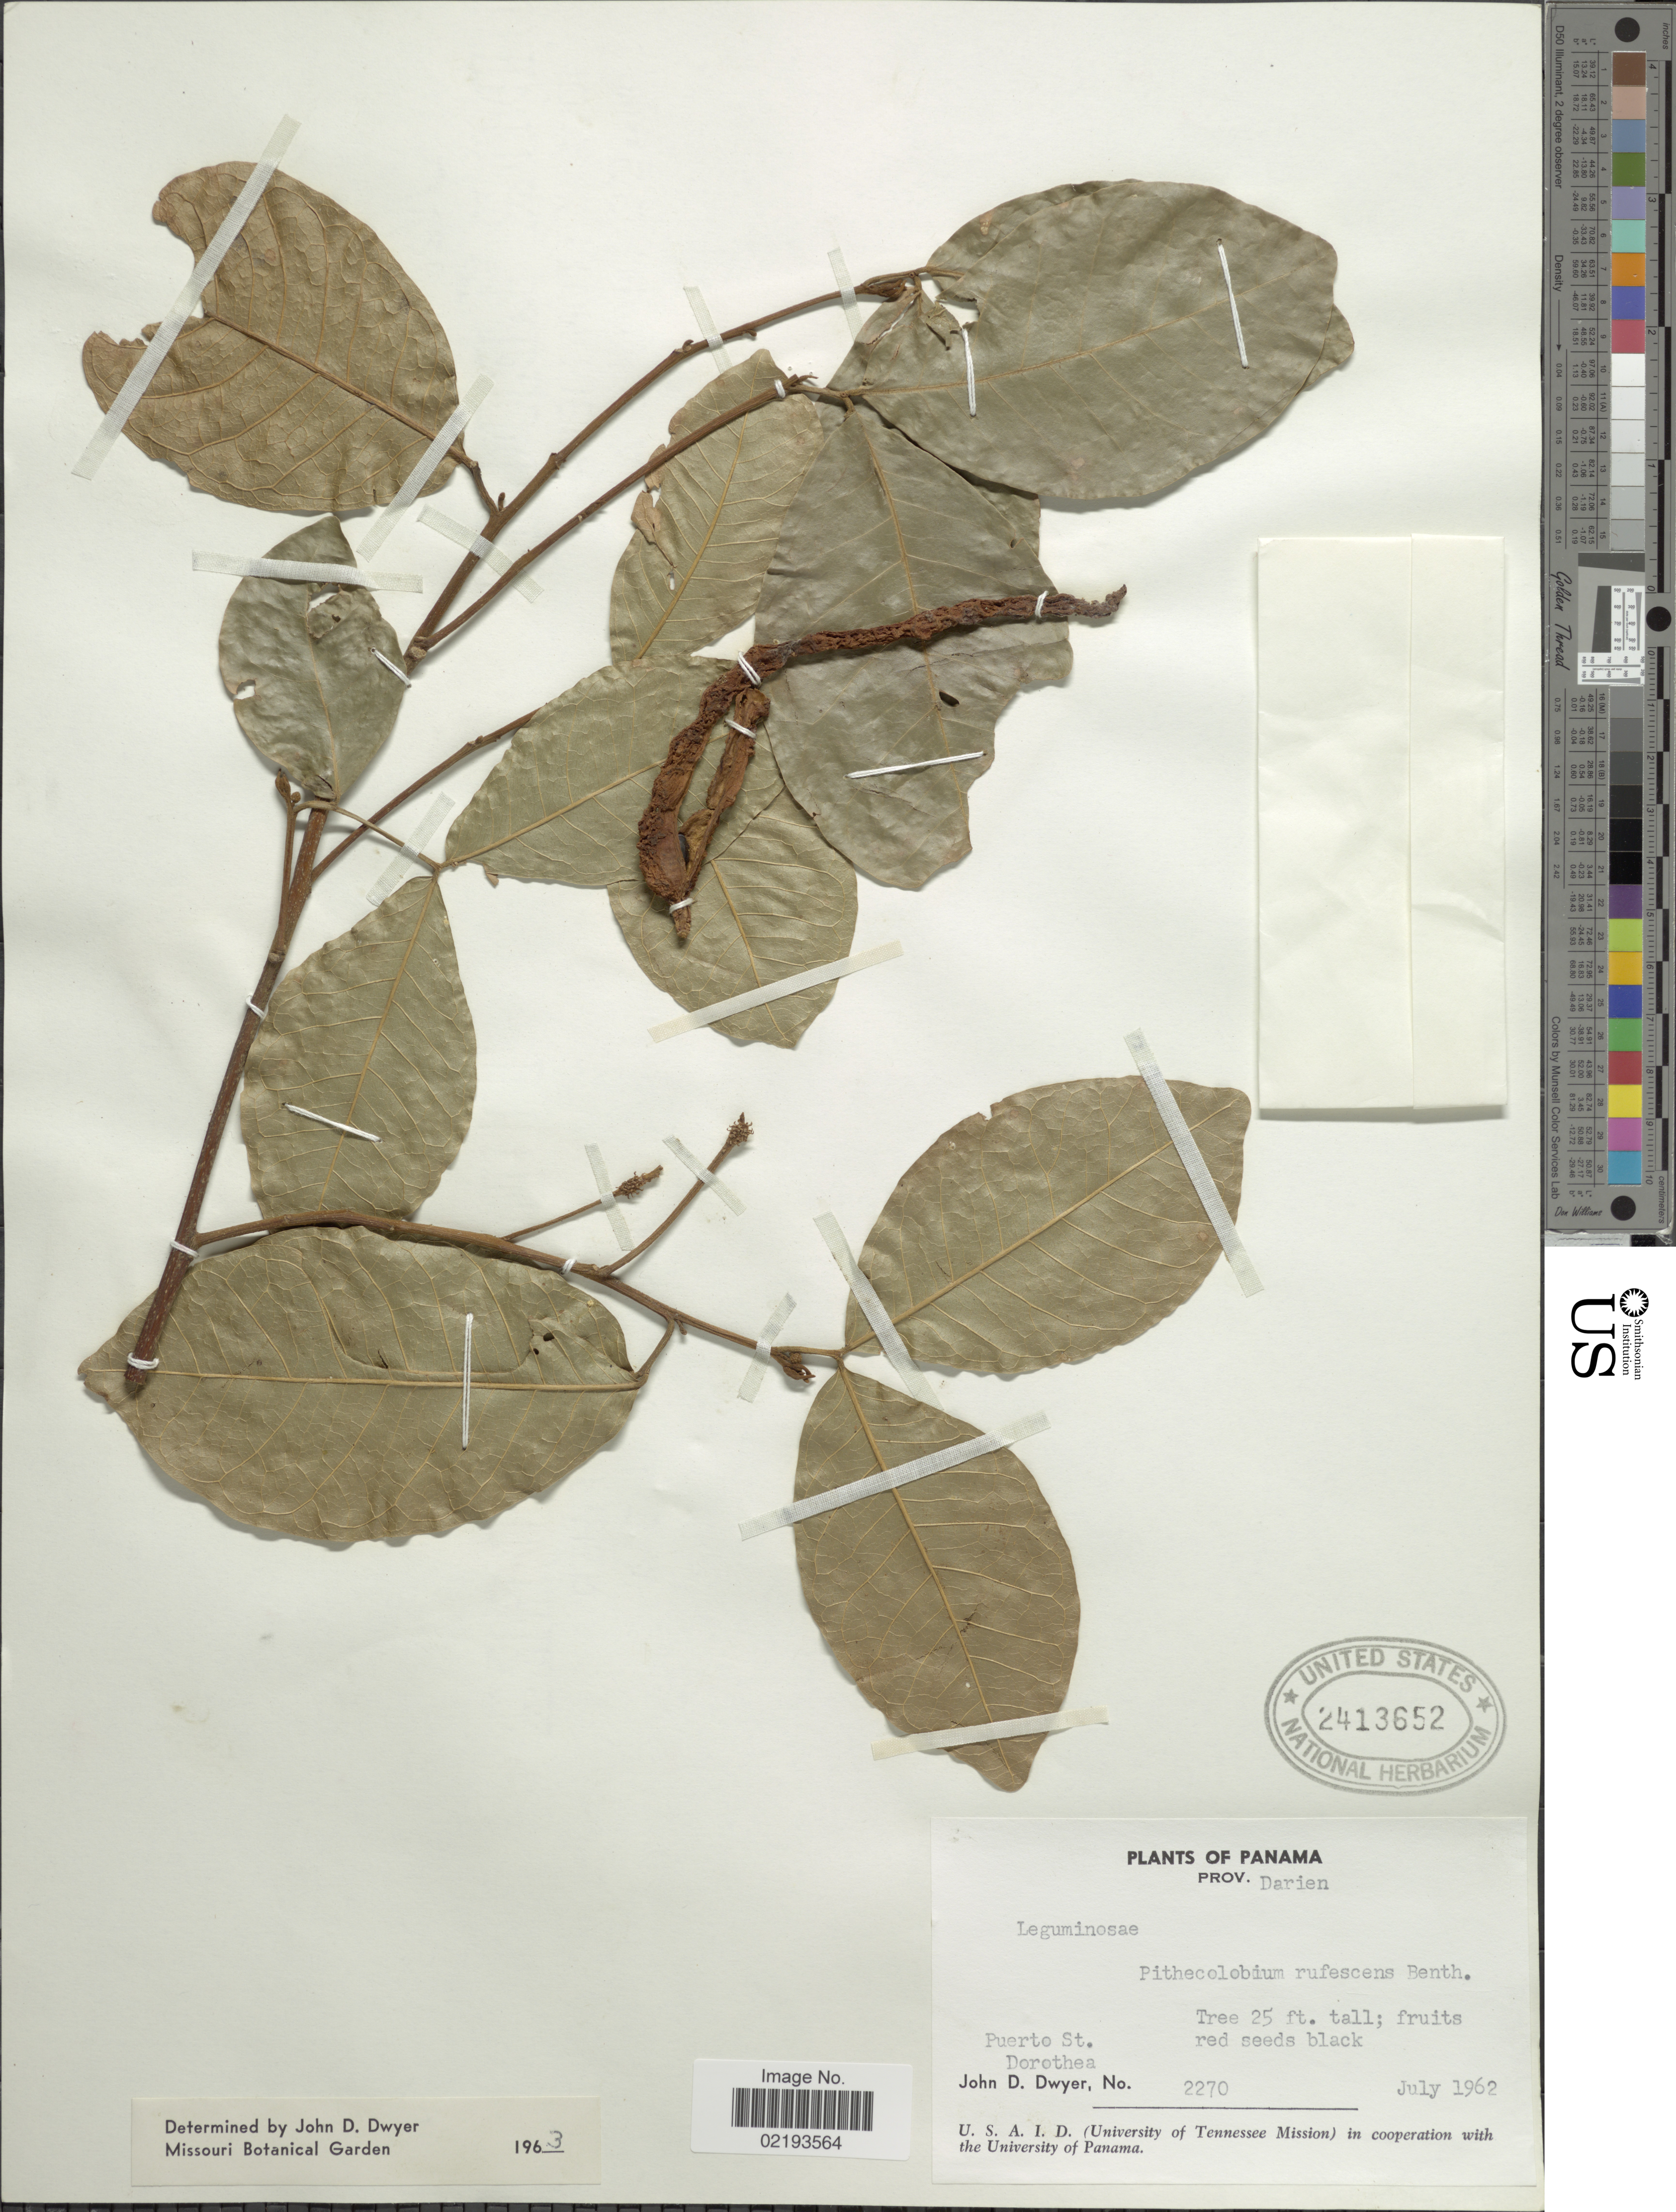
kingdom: Plantae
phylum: Tracheophyta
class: Magnoliopsida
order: Fabales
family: Fabaceae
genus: Cojoba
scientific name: Cojoba rufescens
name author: (Benth.) Britton & Rose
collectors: J. D. Dwyer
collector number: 2270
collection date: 1962-07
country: Panama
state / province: Darién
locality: Puerto St. Dorothea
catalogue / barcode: US 2413652